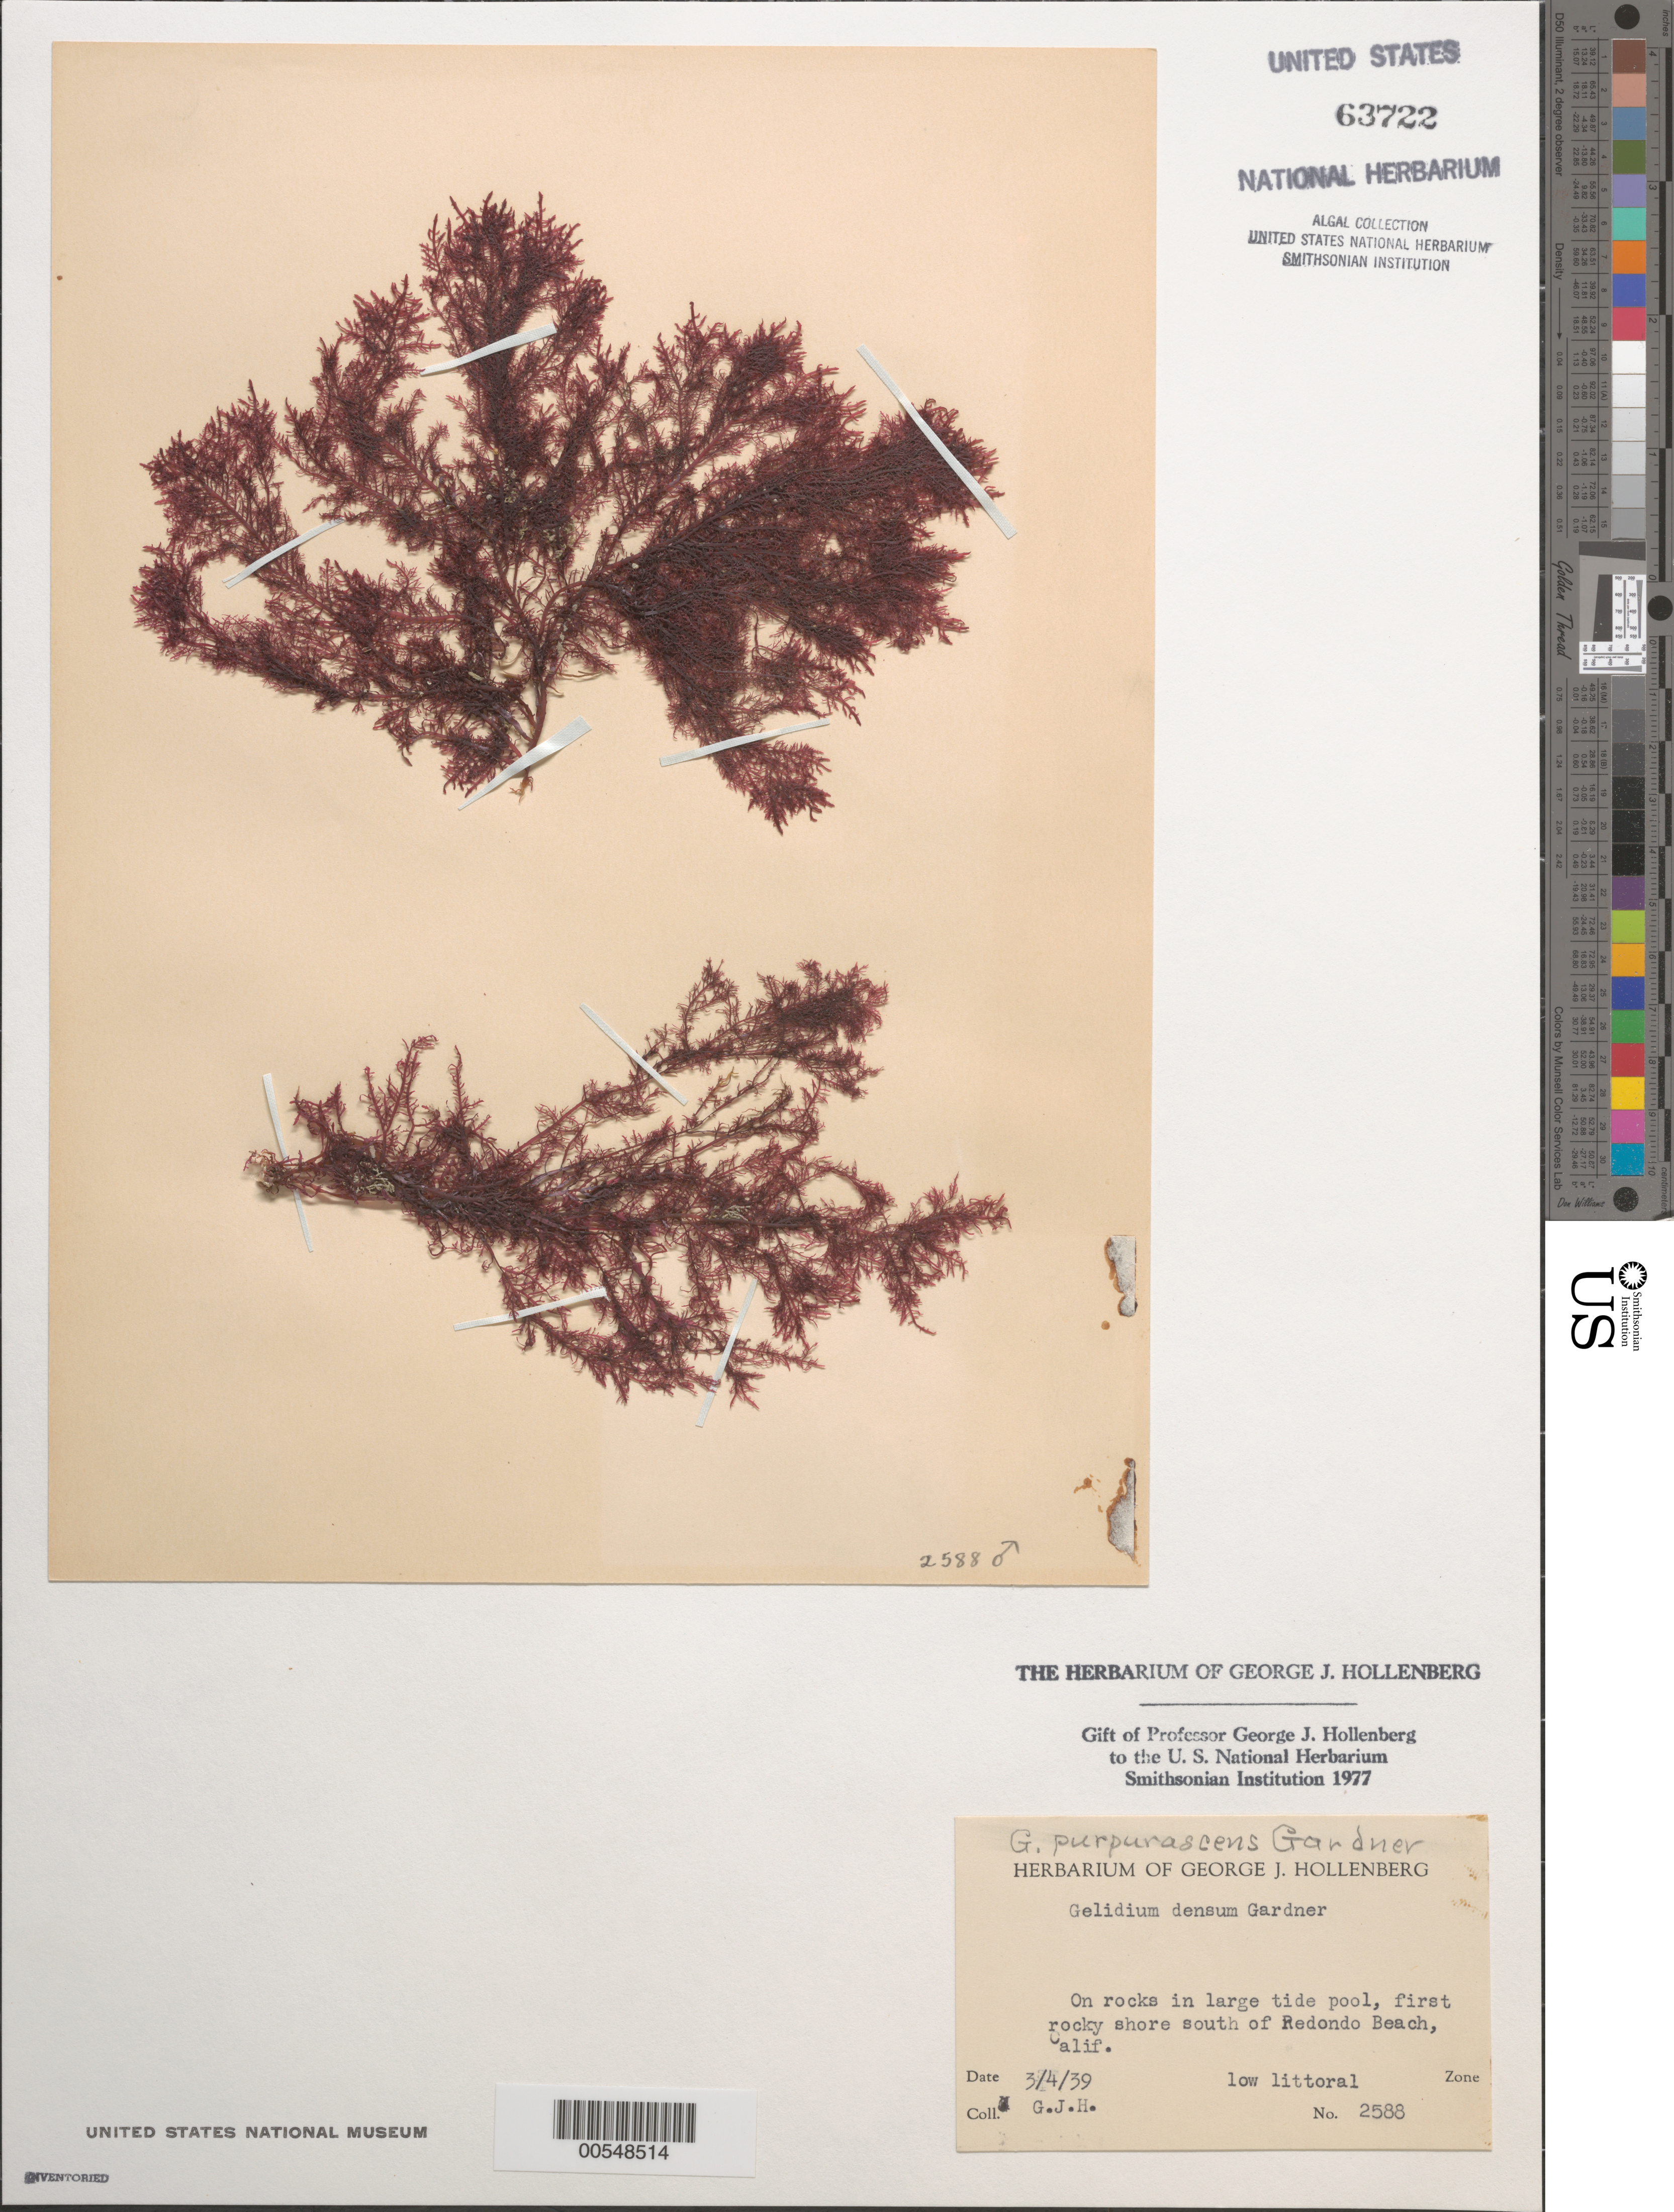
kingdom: Plantae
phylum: Rhodophyta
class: Florideophyceae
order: Gelidiales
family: Gelidiaceae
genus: Gelidium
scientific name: Gelidium purpurascens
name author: N.L. Gardner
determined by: Hollenberg, George J.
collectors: G. Hollenberg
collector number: GJH 2588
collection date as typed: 04 Mar 1939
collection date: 1939-03-04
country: United States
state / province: California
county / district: Los Angeles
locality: First rocky shore south of Redondo Beach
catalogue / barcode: US 63722